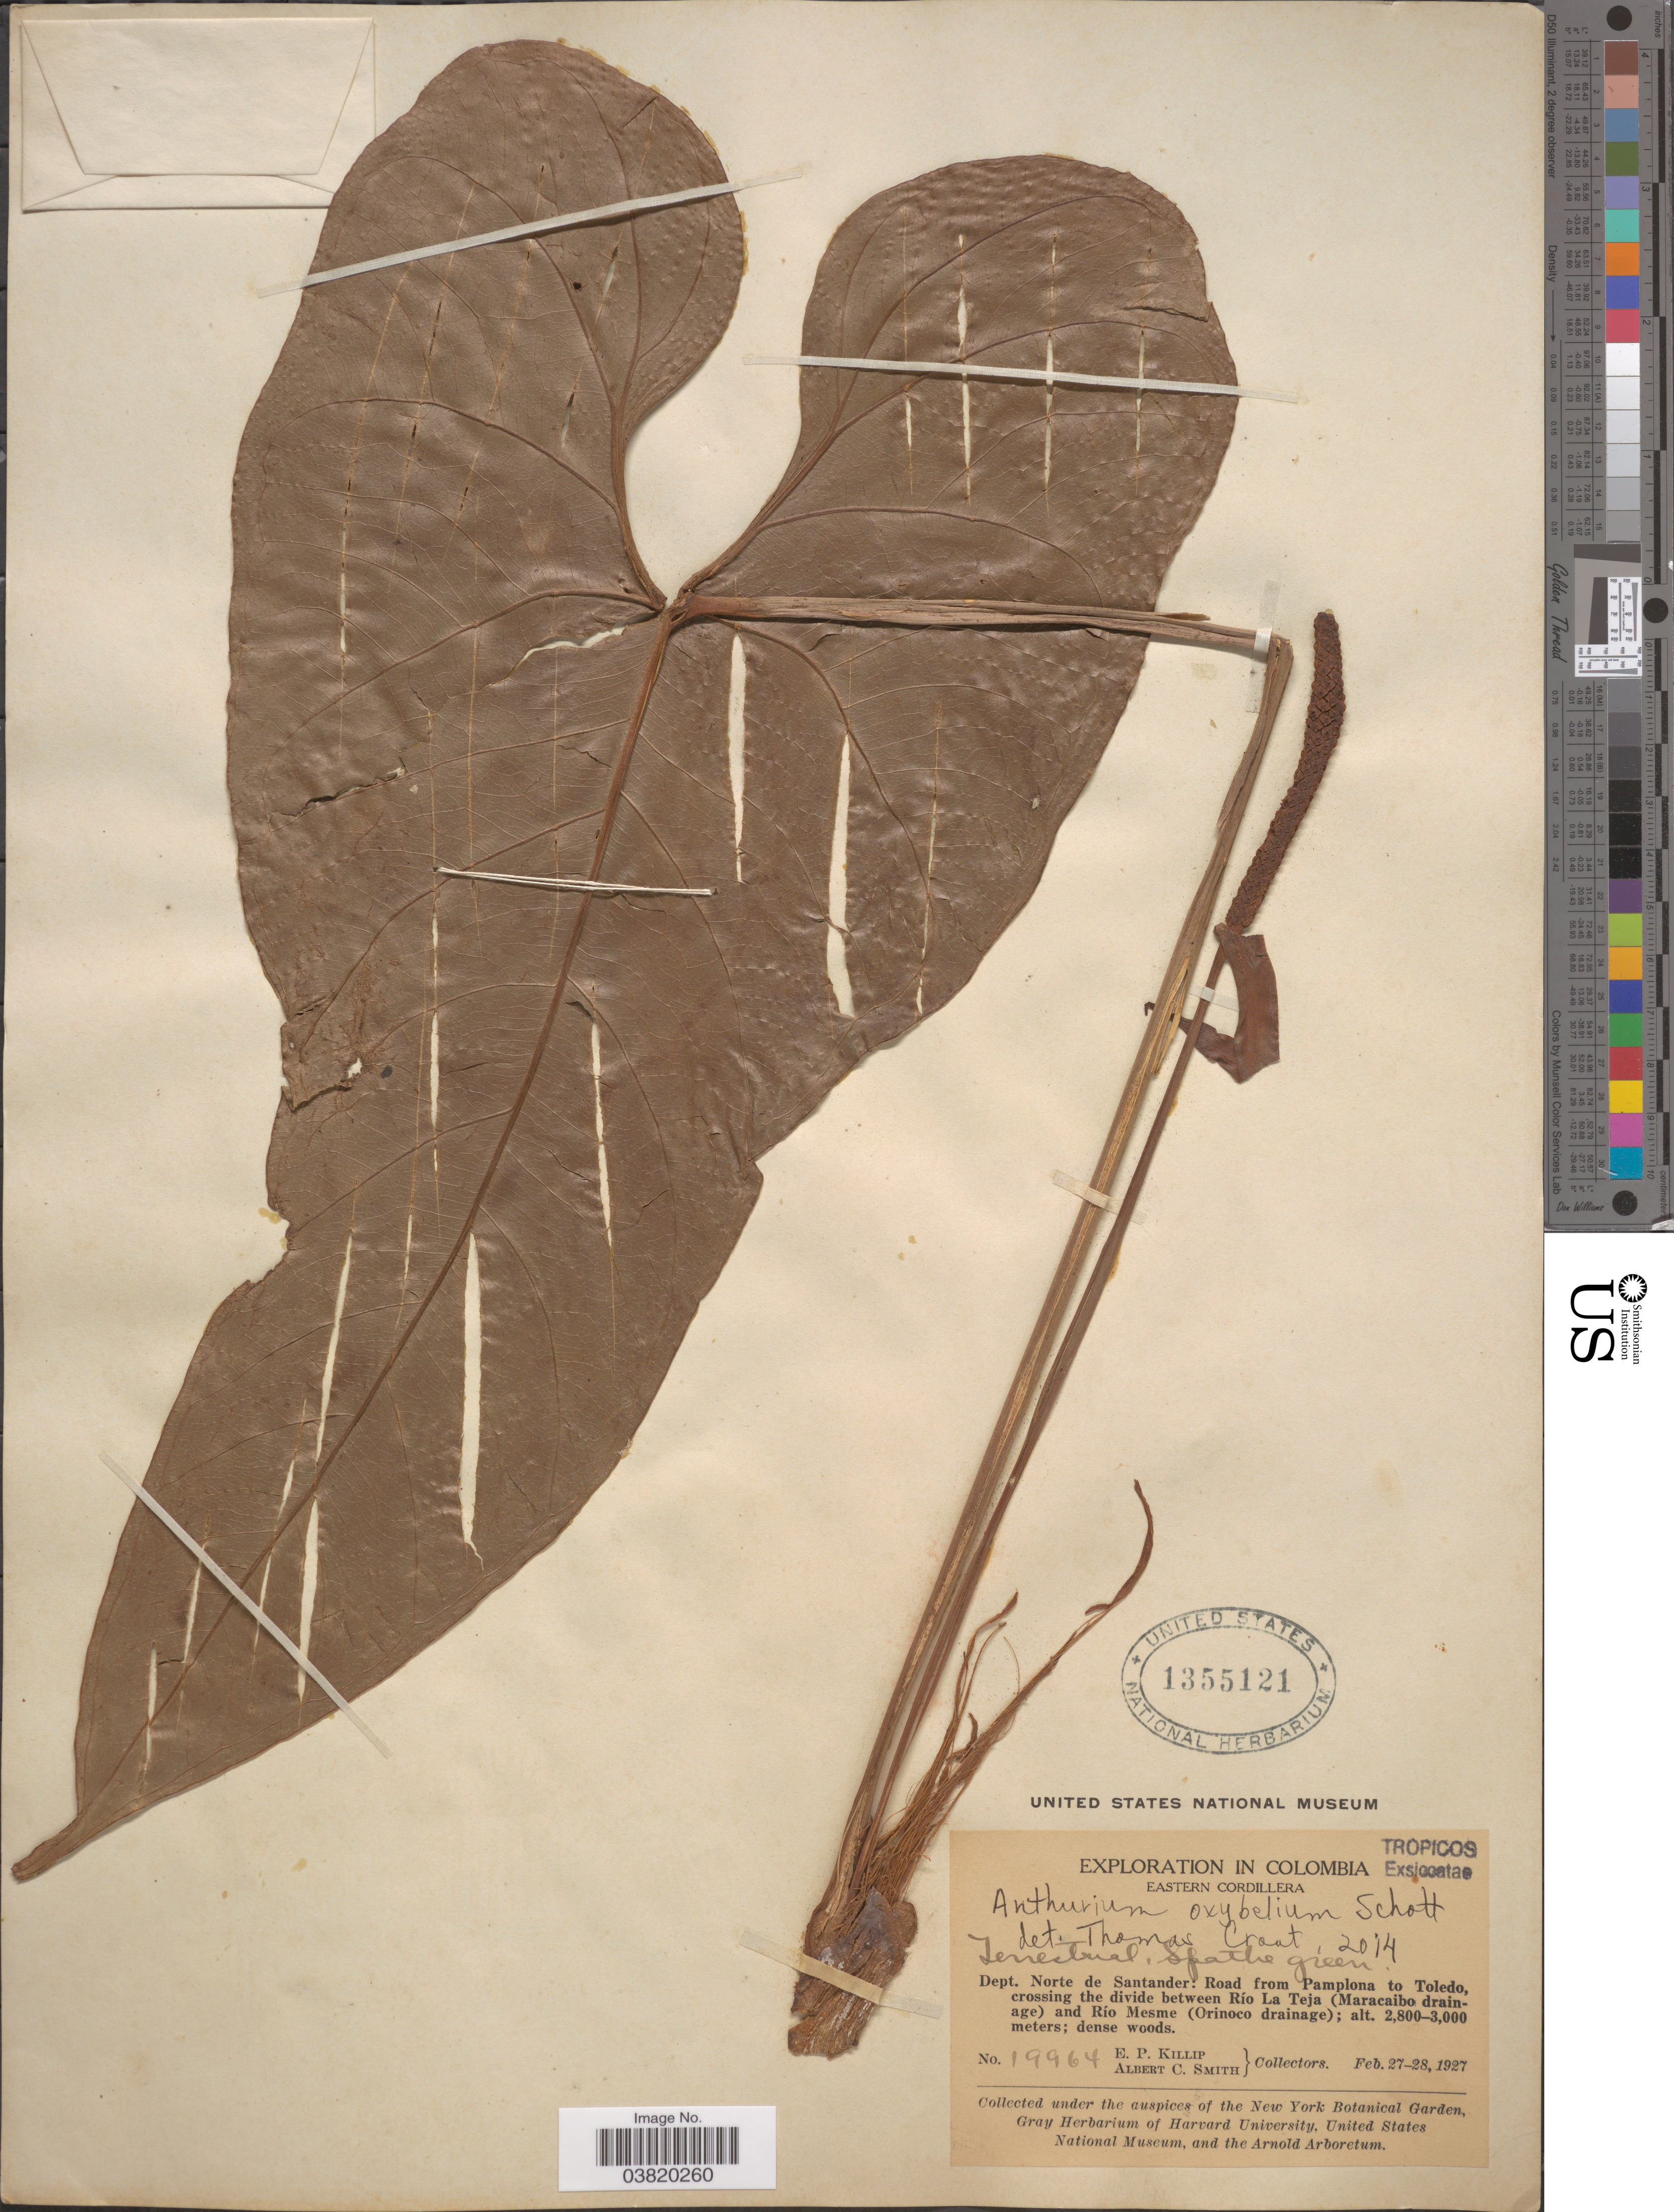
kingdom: Plantae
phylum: Tracheophyta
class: Liliopsida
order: Alismatales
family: Araceae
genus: Anthurium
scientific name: Anthurium oxybelium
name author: Schott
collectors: E. P. Killip & A. C. Smith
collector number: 19964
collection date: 1927-02-27/1927-02-28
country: Colombia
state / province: Norte de Santander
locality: Eastern Cordillera. Dept. Norte de Santander: Road from Pamplona to Toledo, crossing the divide between Río La Teja (Maracaibo drainage) and Río Mesme (Orinoco drainage).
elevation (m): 2800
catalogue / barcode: US 1355121